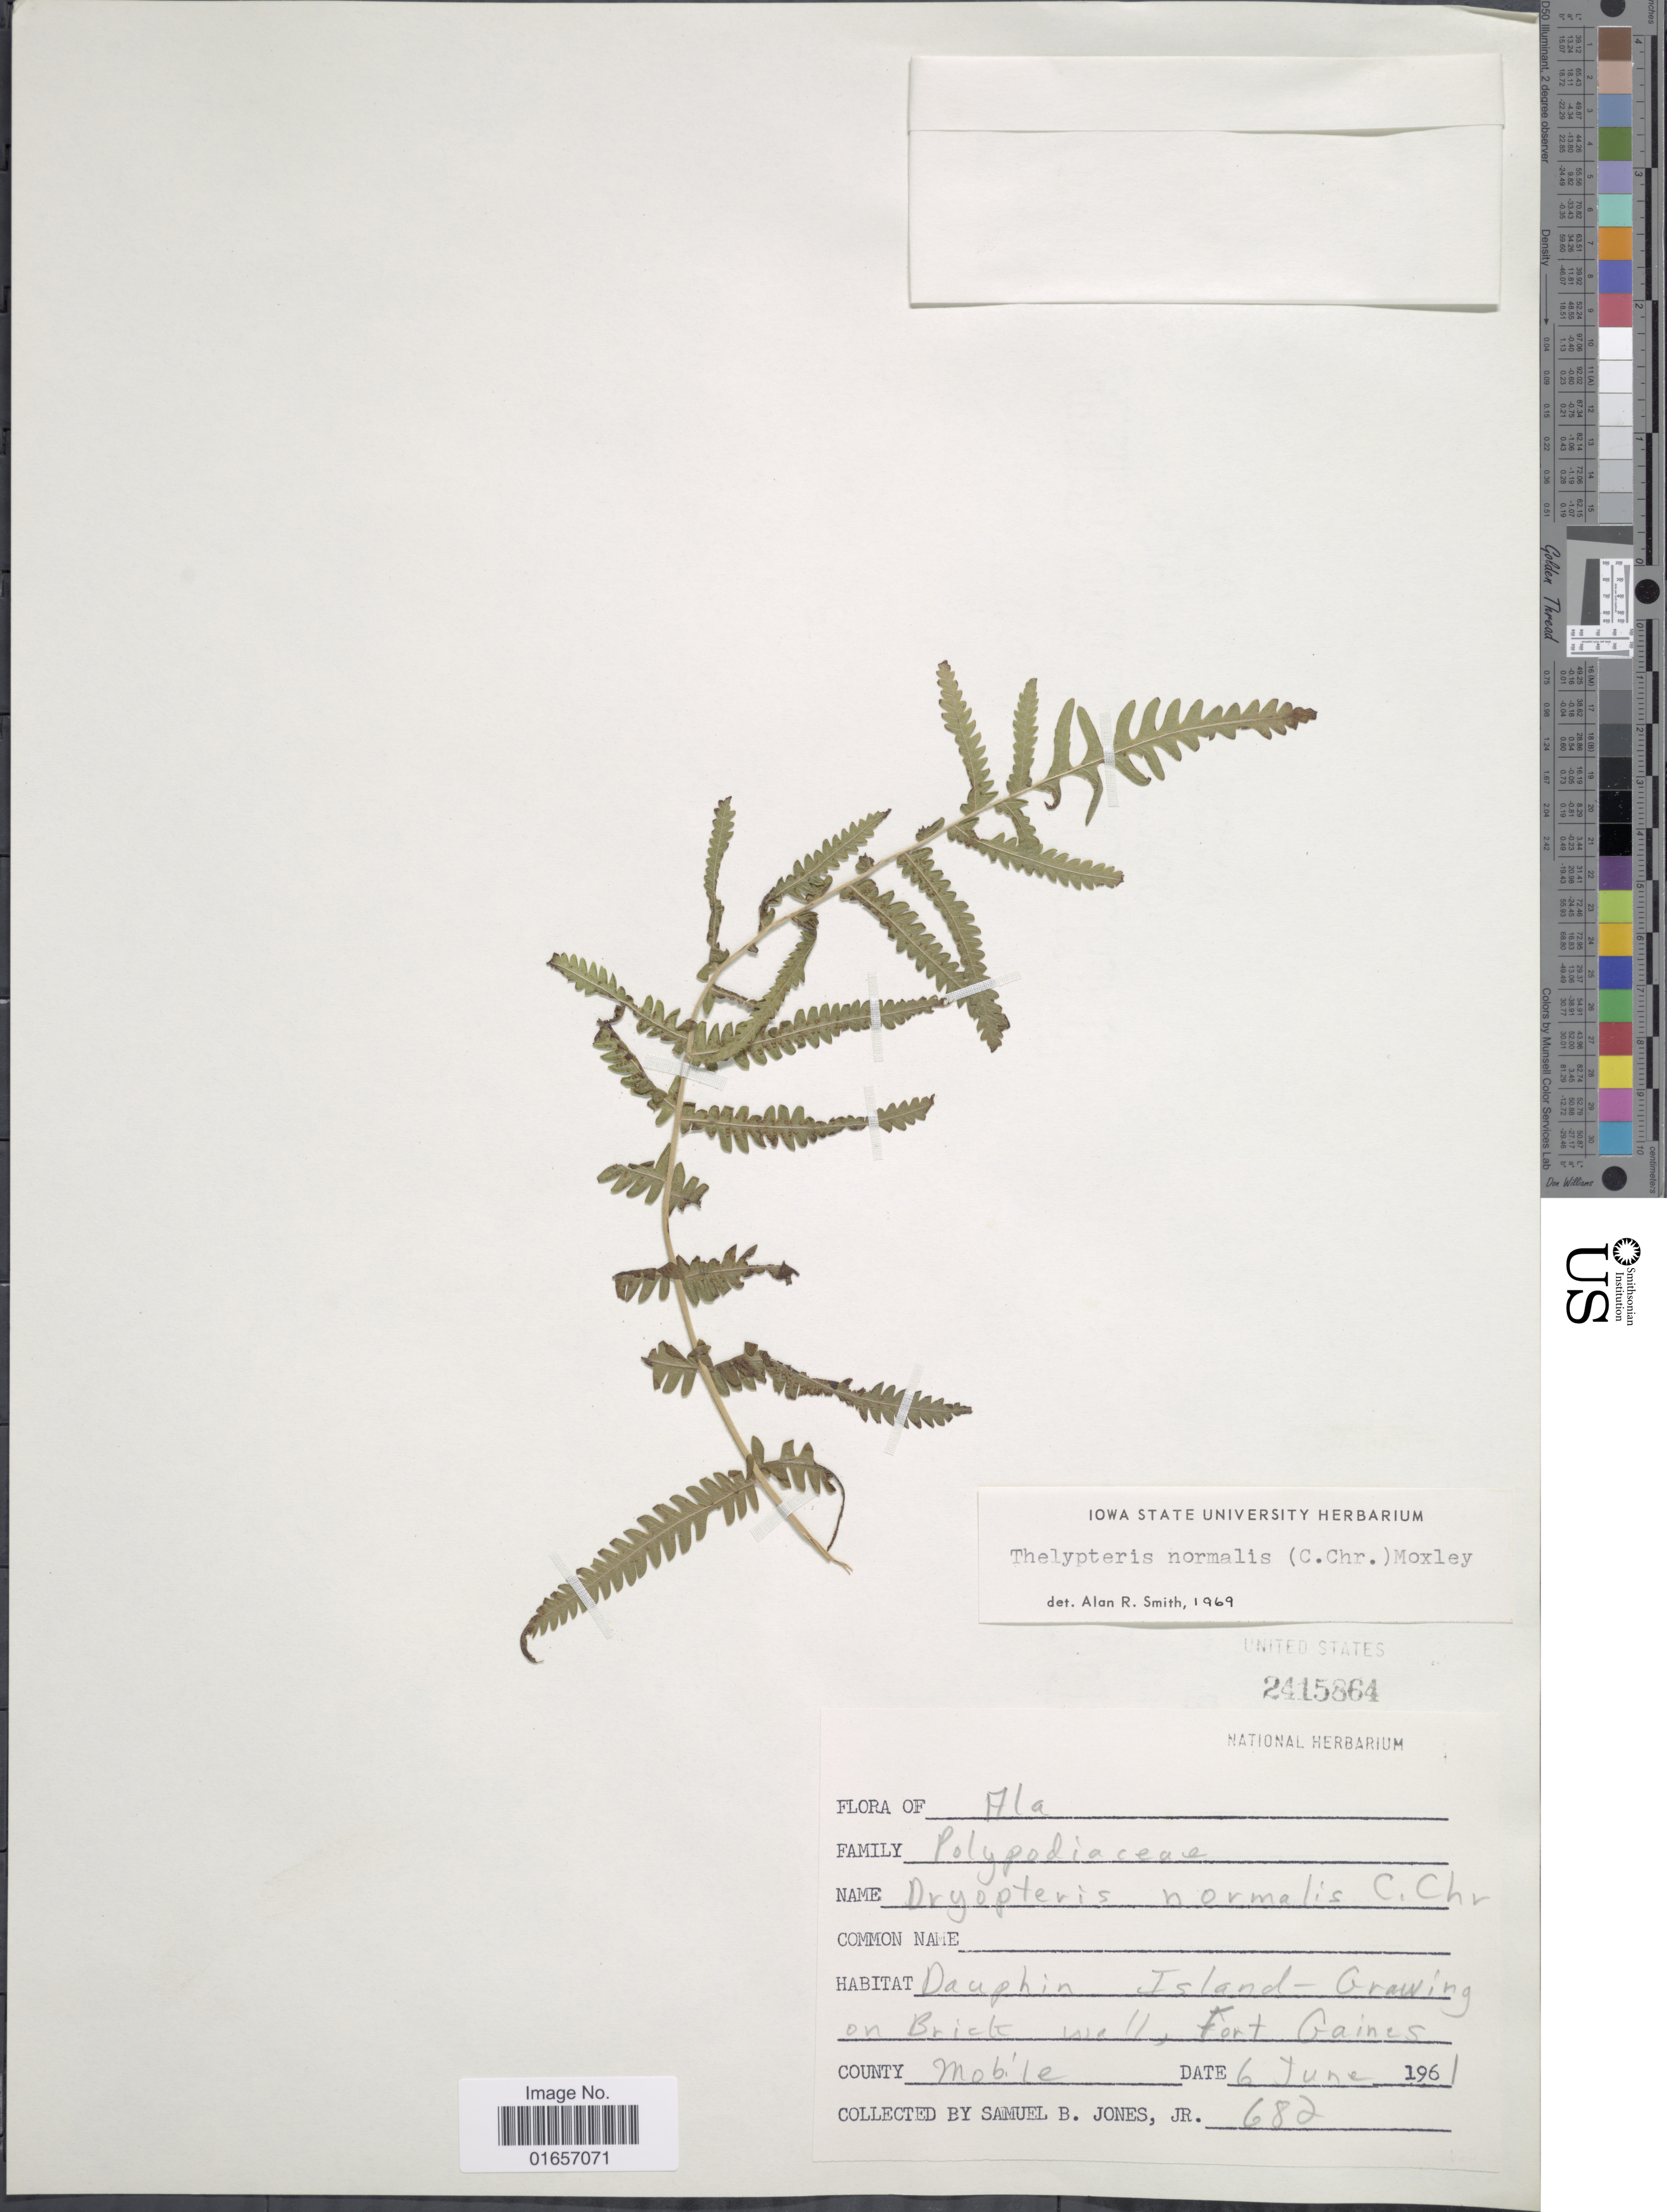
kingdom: Plantae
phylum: Tracheophyta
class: Polypodiopsida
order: Polypodiales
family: Thelypteridaceae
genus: Christella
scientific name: Christella kunthii comb. ined.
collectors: S. B. Jones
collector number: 682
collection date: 1961-06-06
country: United States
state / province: Alabama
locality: Mobile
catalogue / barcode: US 2415864